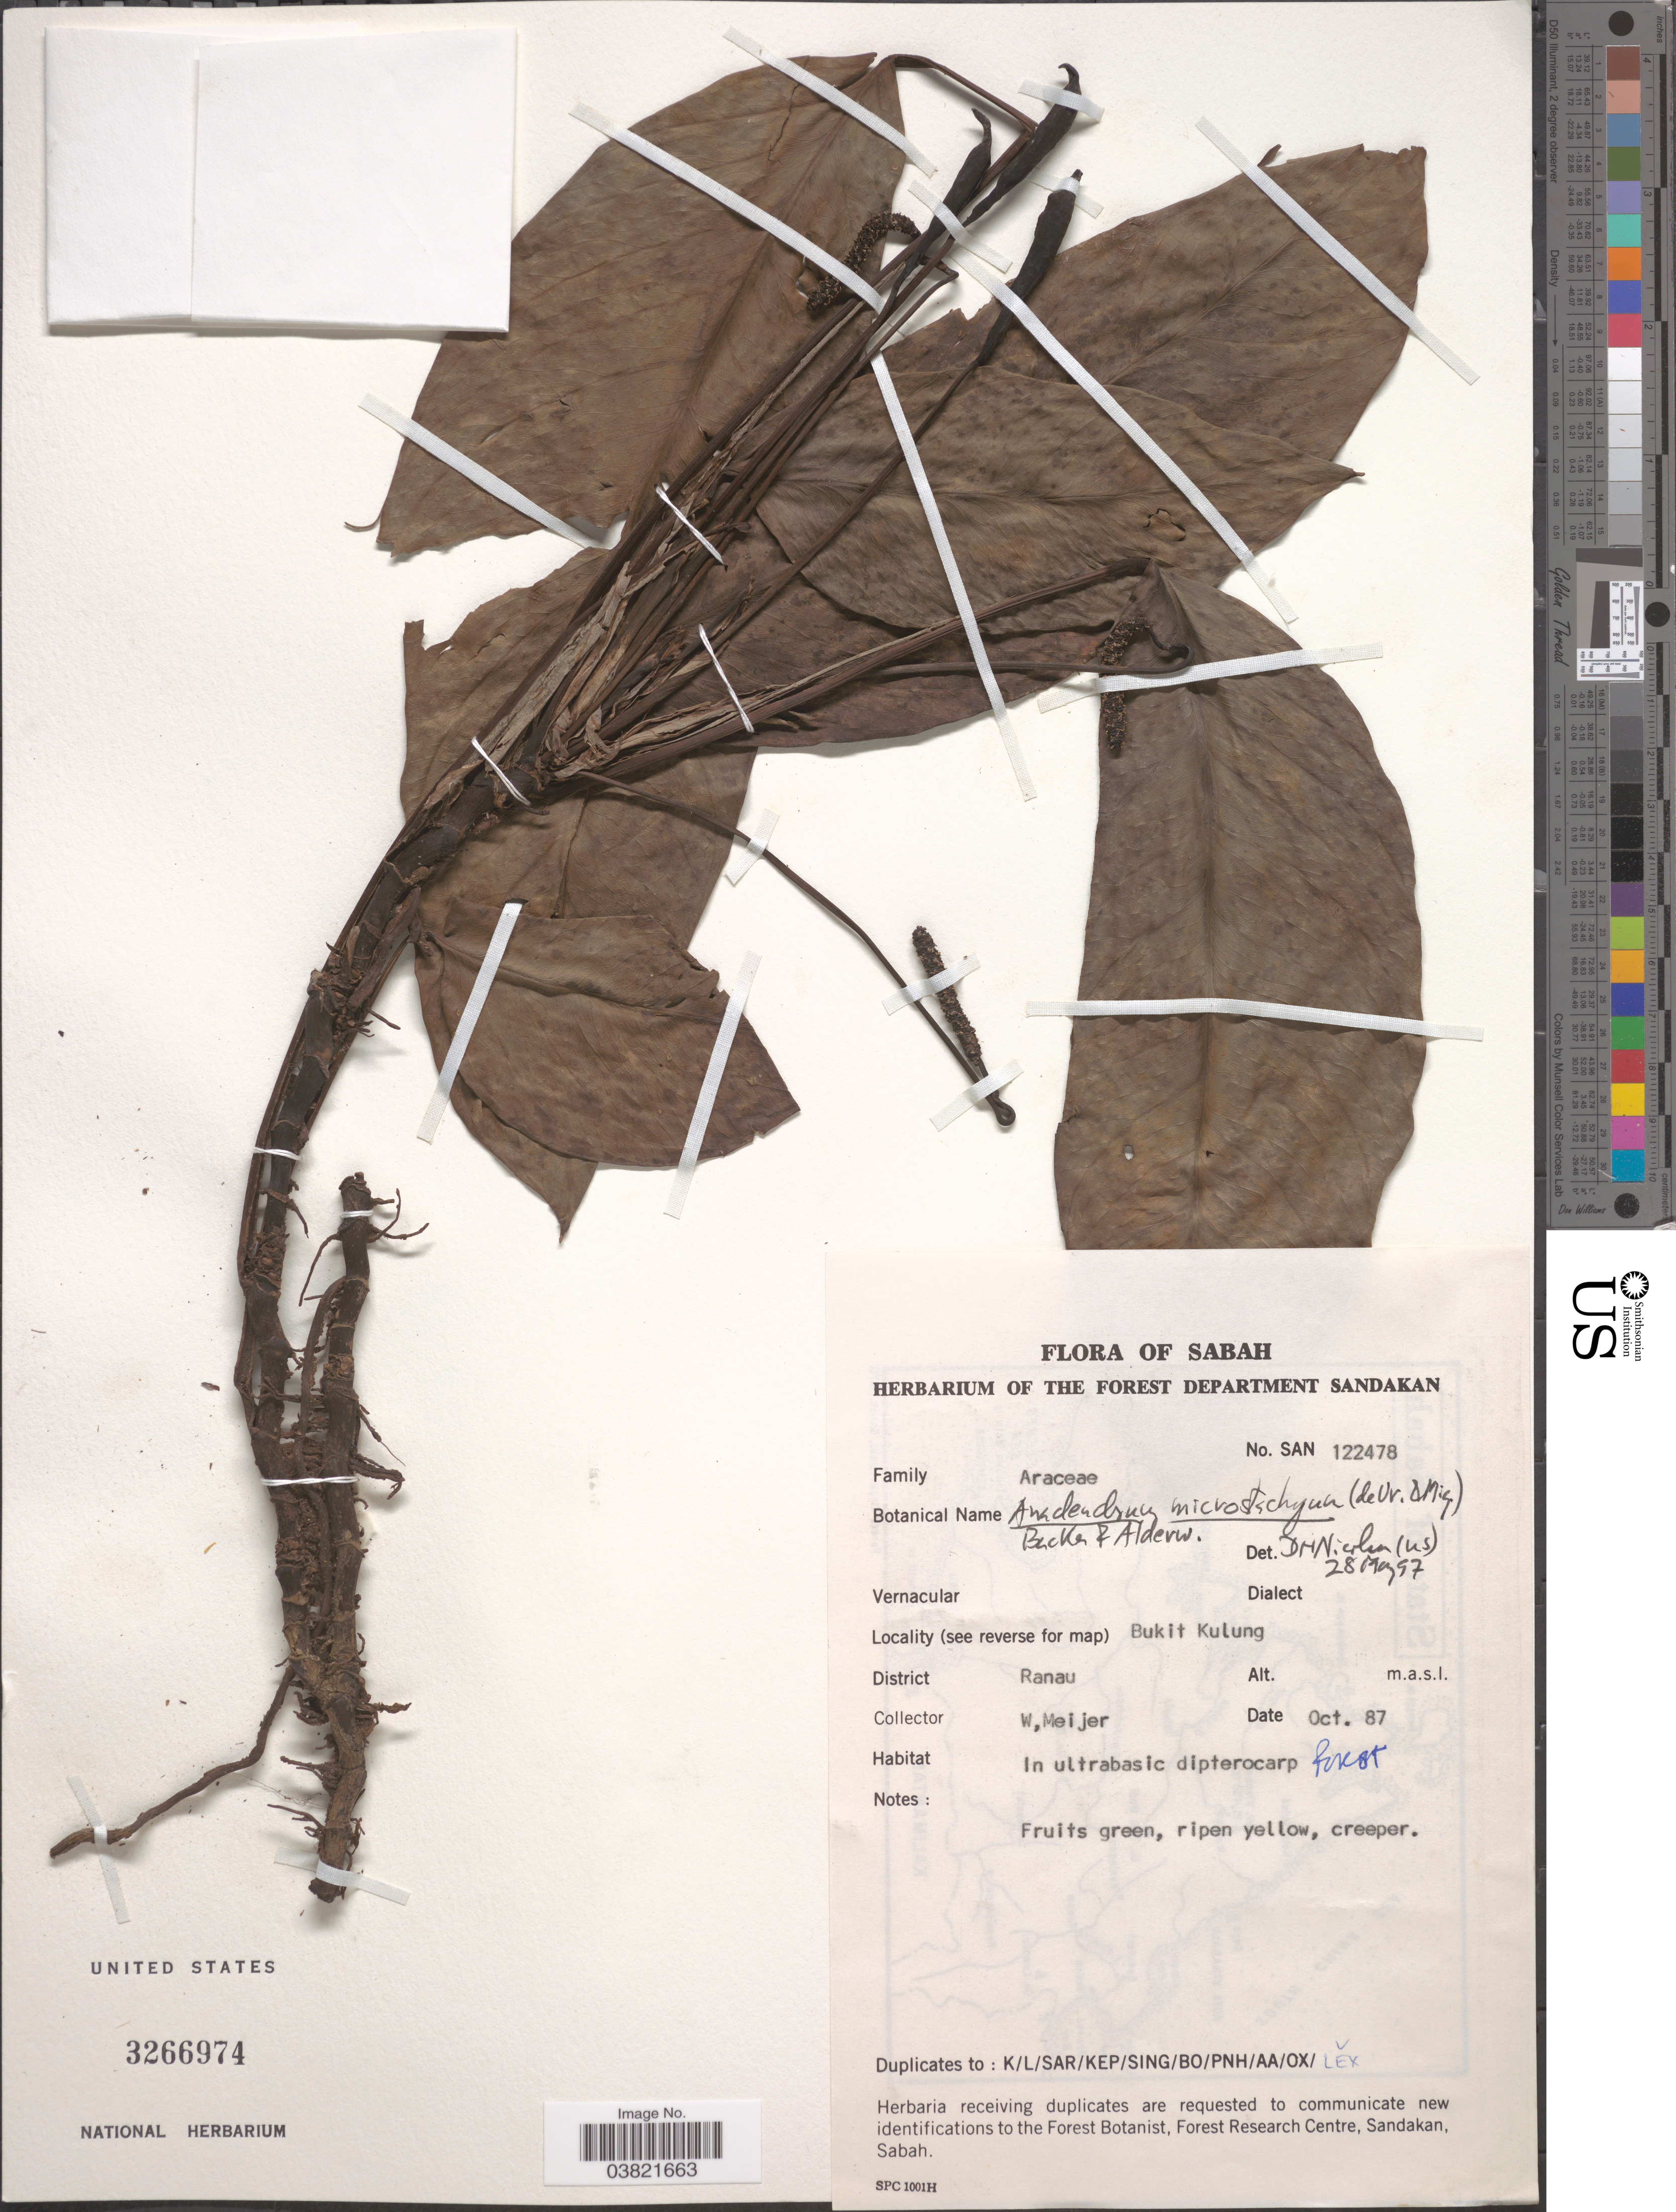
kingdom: Plantae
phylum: Tracheophyta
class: Liliopsida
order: Alismatales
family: Araceae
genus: Anadendrum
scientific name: Anadendrum microstachyum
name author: (de Vriese & Miq.) Backer & Alderw.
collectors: W. Meijer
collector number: SAN122478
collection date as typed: Transcribed d/m/y: /10/87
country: Malaysia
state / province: Sabah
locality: Bukit Kulung. District Ranau.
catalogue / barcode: US 3266974